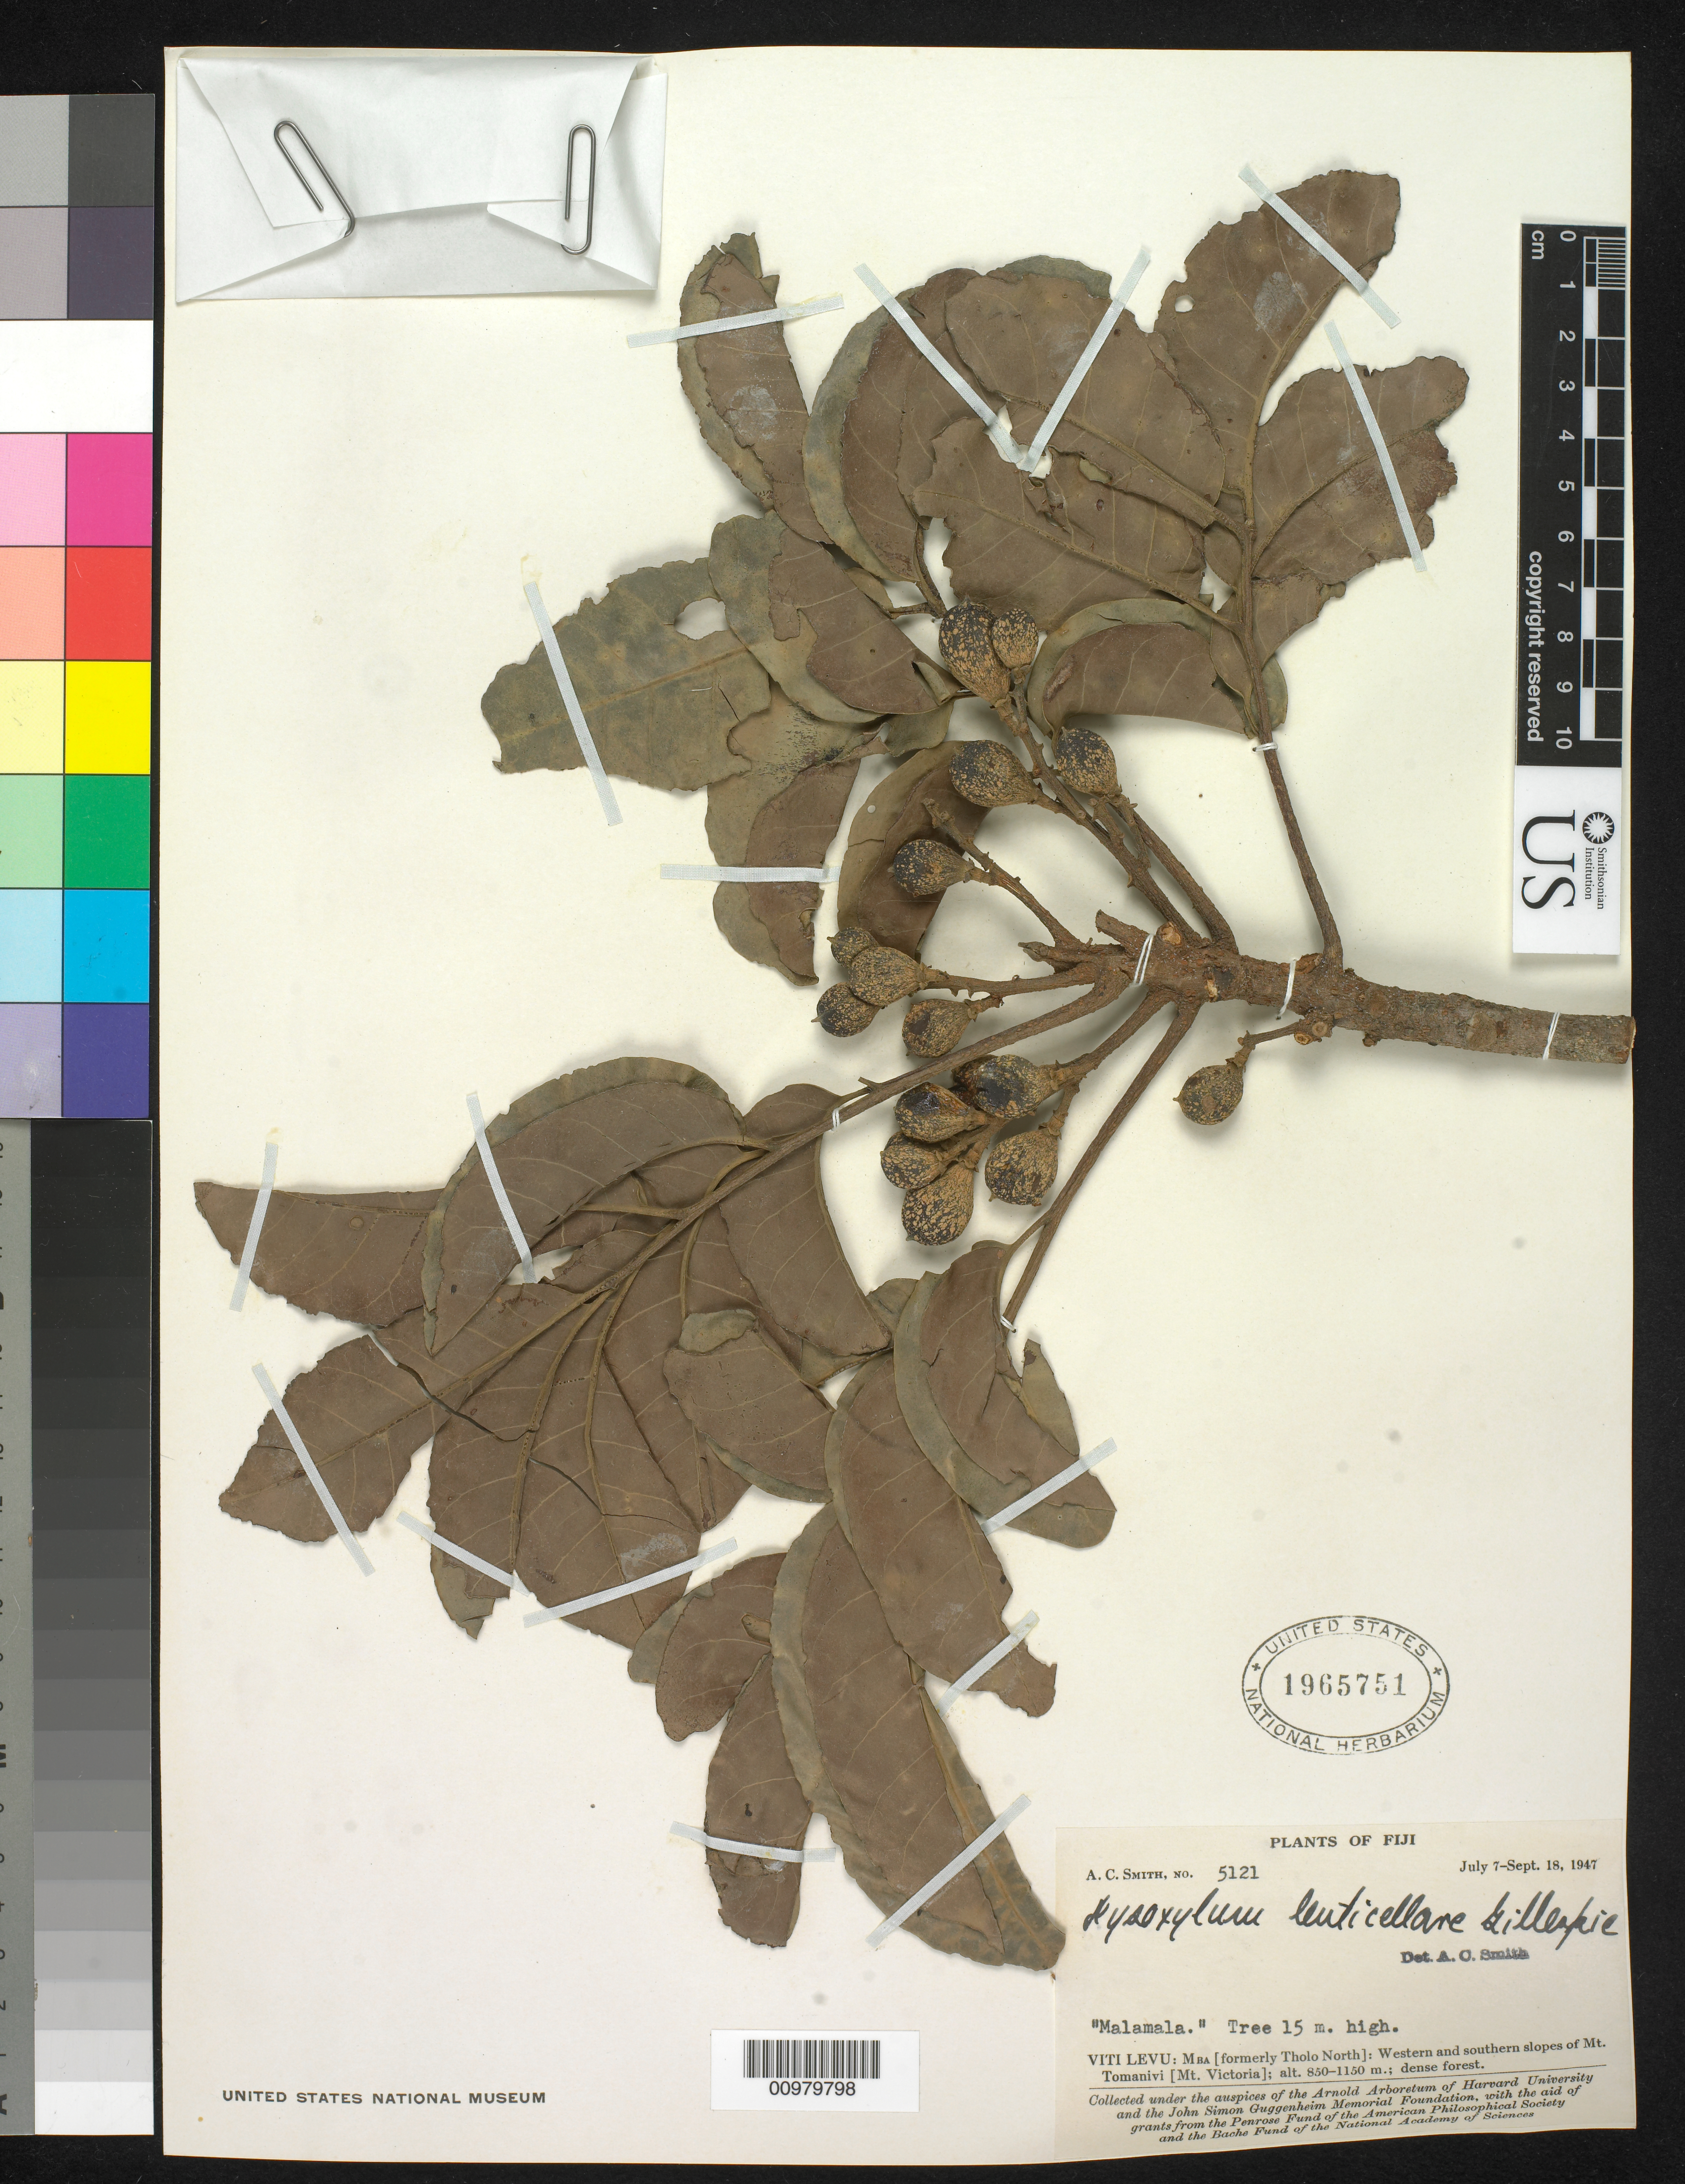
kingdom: Plantae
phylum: Tracheophyta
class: Magnoliopsida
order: Sapindales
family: Meliaceae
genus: Didymocheton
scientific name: Didymocheton lenticellaris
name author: (Gillespie) Harms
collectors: C. A. Smith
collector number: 5121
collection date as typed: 07 Jul 1947 and 18 Sep 1947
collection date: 1947-07-07,1947-09-18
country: Fiji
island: Viti Levu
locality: Mba (formerly Tholo North): Western and southern slopes of Mt. Tomanivi (Mt. Victoria)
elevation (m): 850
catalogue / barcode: US 1965751